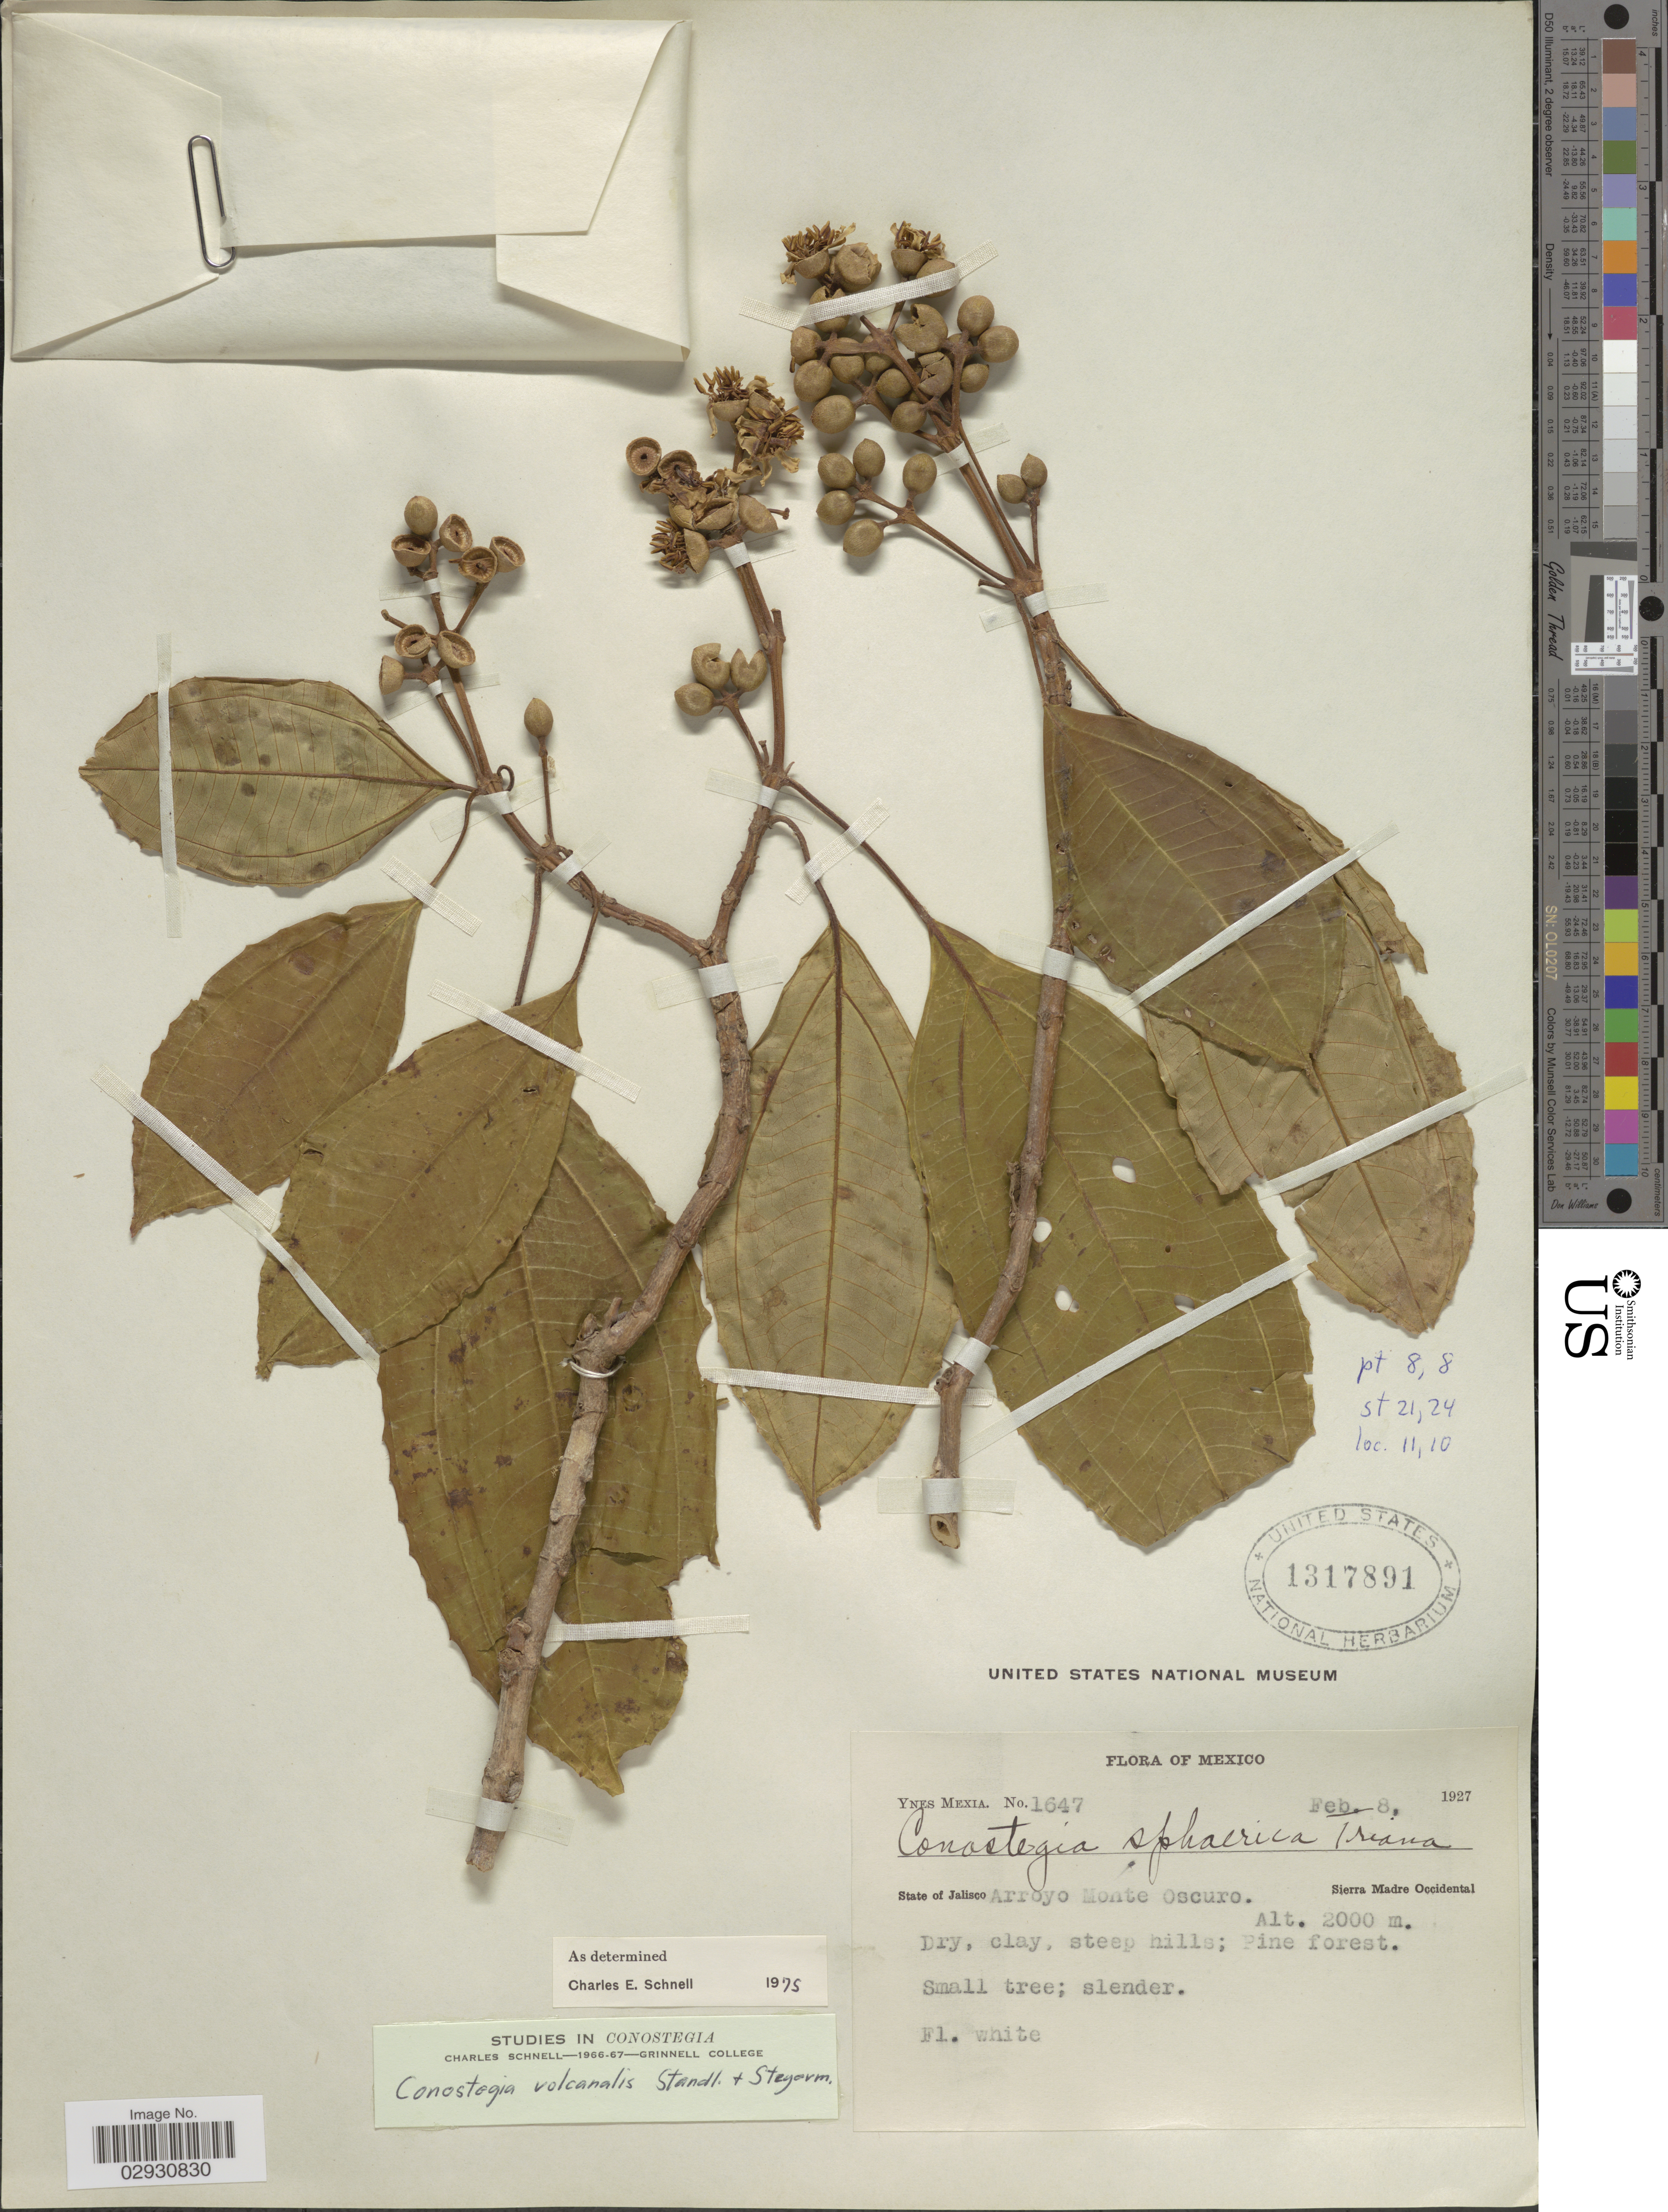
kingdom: Plantae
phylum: Tracheophyta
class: Magnoliopsida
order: Myrtales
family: Melastomataceae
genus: Conostegia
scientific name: Conostegia volcanalis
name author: Standl. & Steyerm.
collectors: Y. Mexia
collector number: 1647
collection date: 1927-02-08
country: Mexico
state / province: Jalisco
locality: State of Jalisco. Arroyo Monte Oscure. Sierra Madre Occidental.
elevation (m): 2000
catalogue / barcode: US 1317891